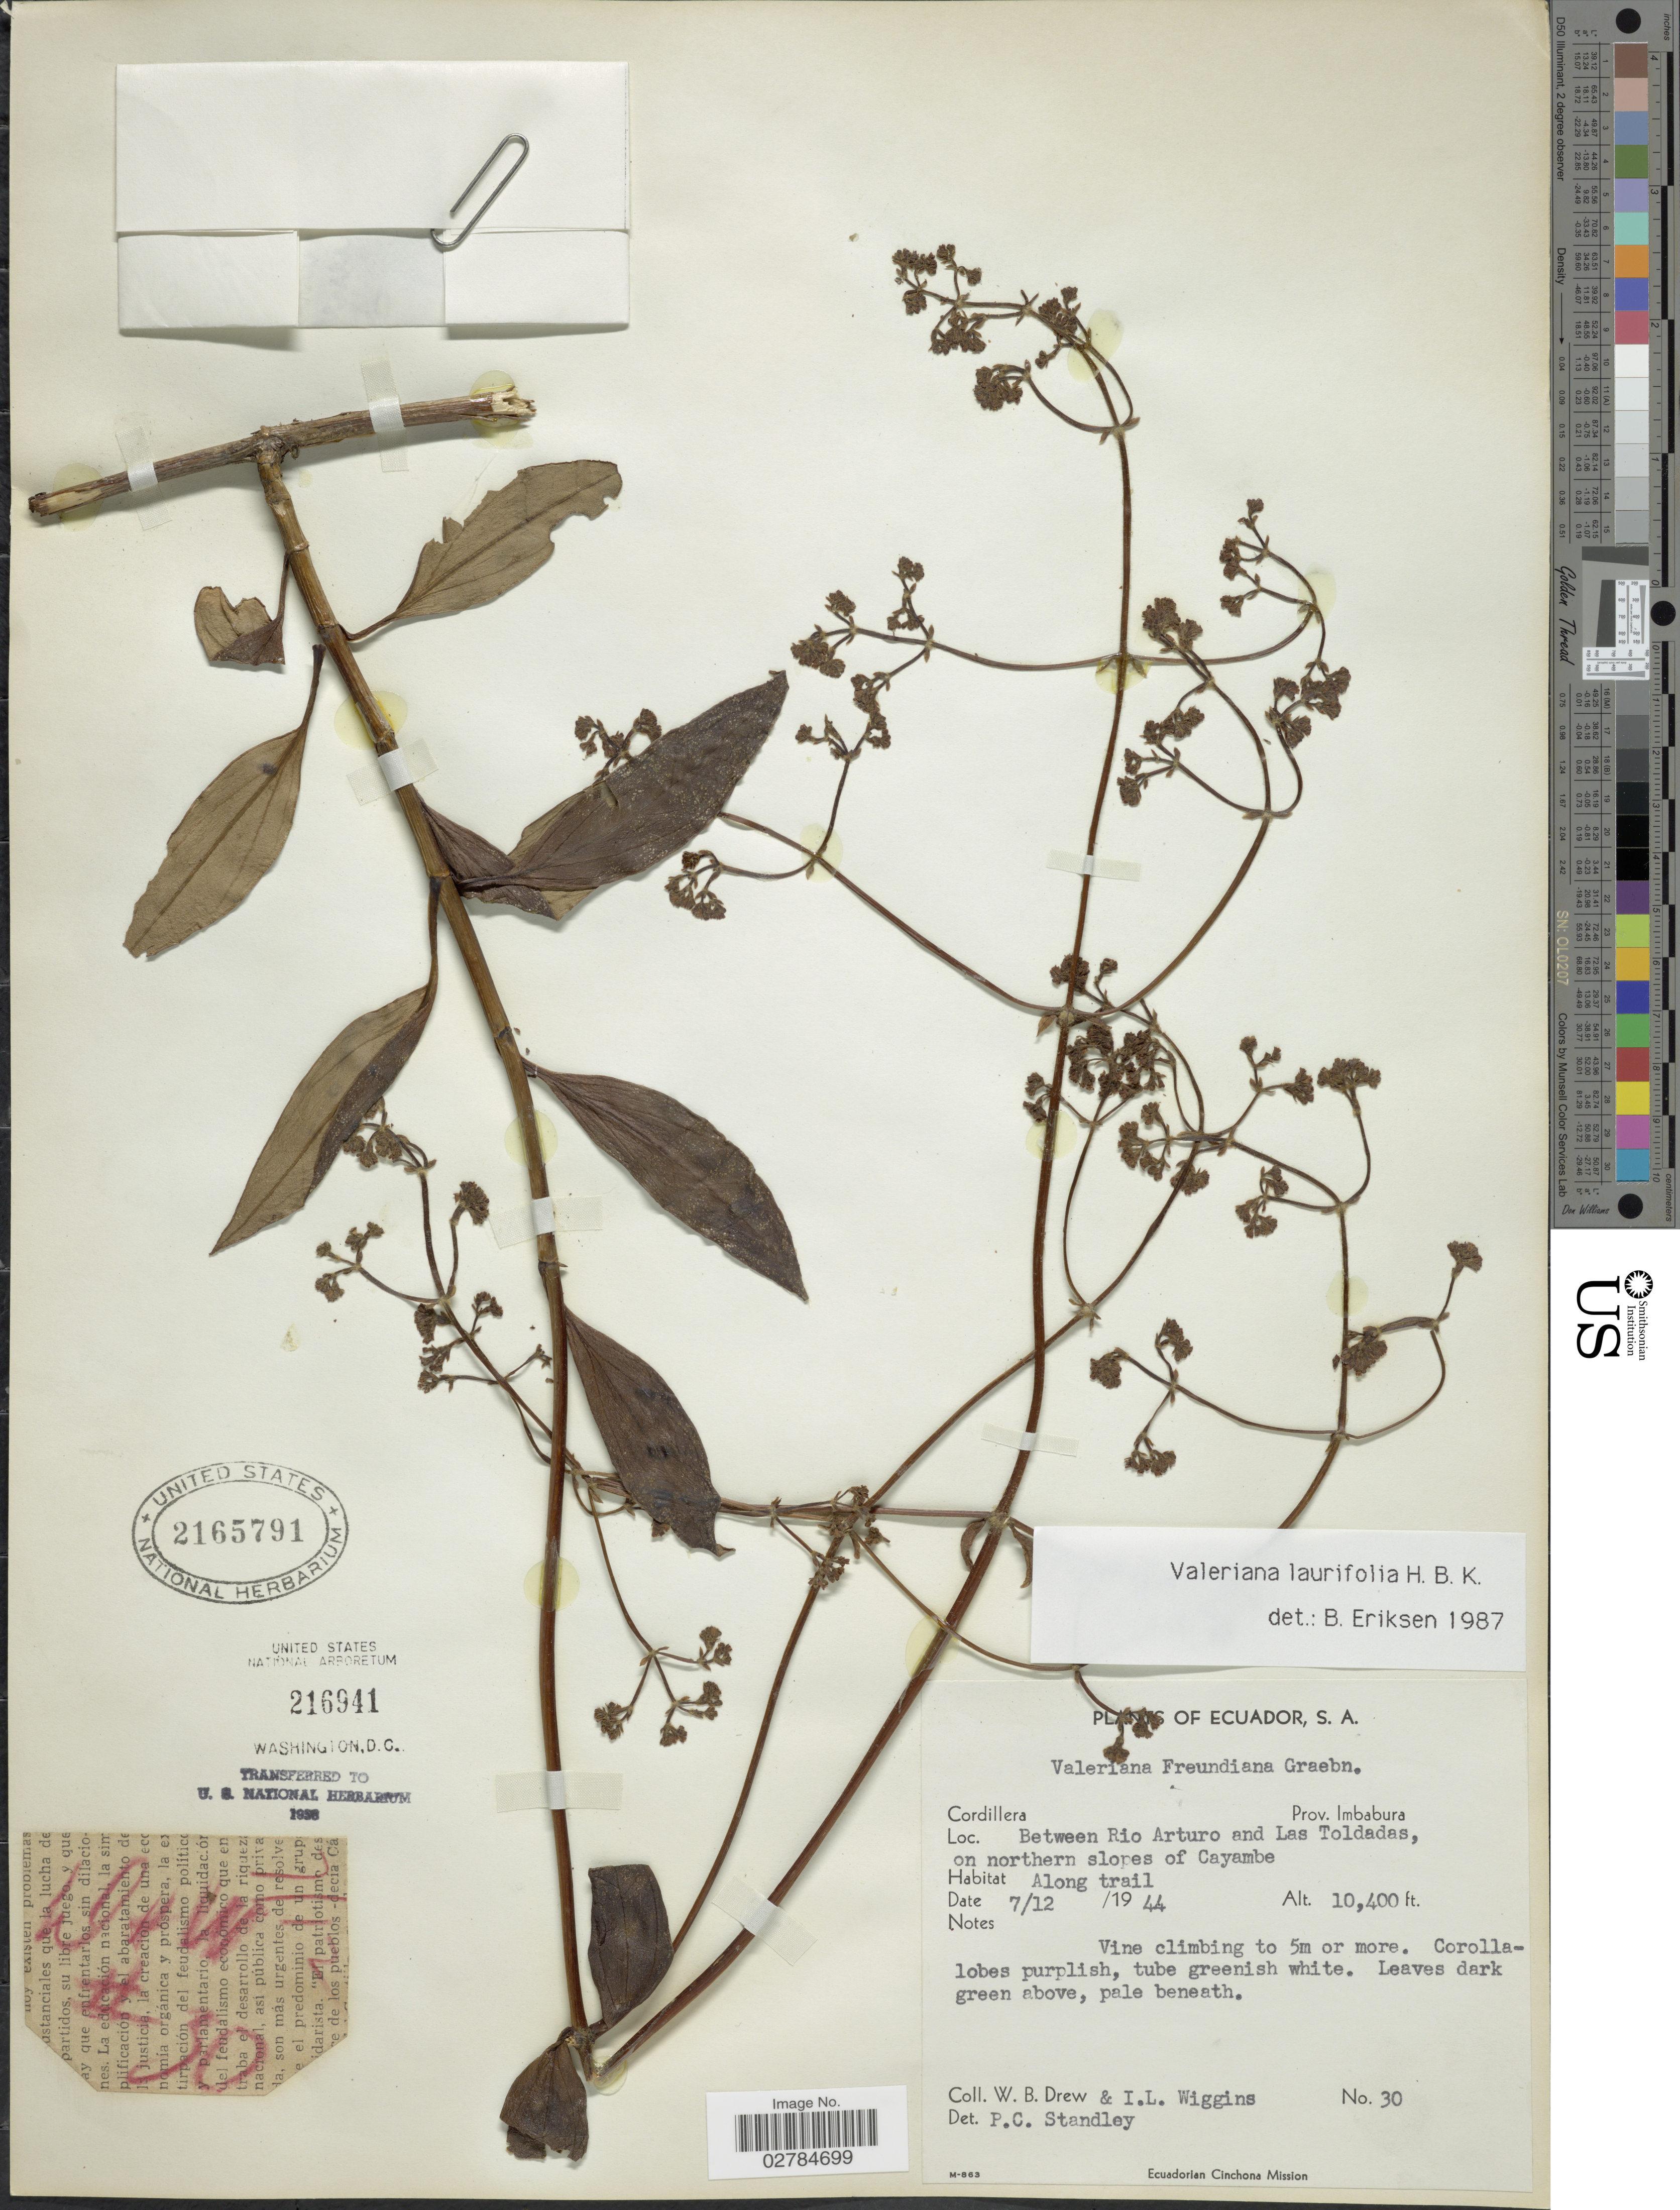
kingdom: Plantae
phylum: Tracheophyta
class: Magnoliopsida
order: Dipsacales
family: Caprifoliaceae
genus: Valeriana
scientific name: Valeriana laurifolia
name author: Kunth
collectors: W. B. Drew & I. L. Wiggins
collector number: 30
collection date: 1944-12-07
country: Ecuador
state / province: Imbabura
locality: Cordillera, Prov. Imbabura. Between Rio Arturo and Las Toldadas, on northern slopes of Cayambe.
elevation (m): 3170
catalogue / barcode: US 216941